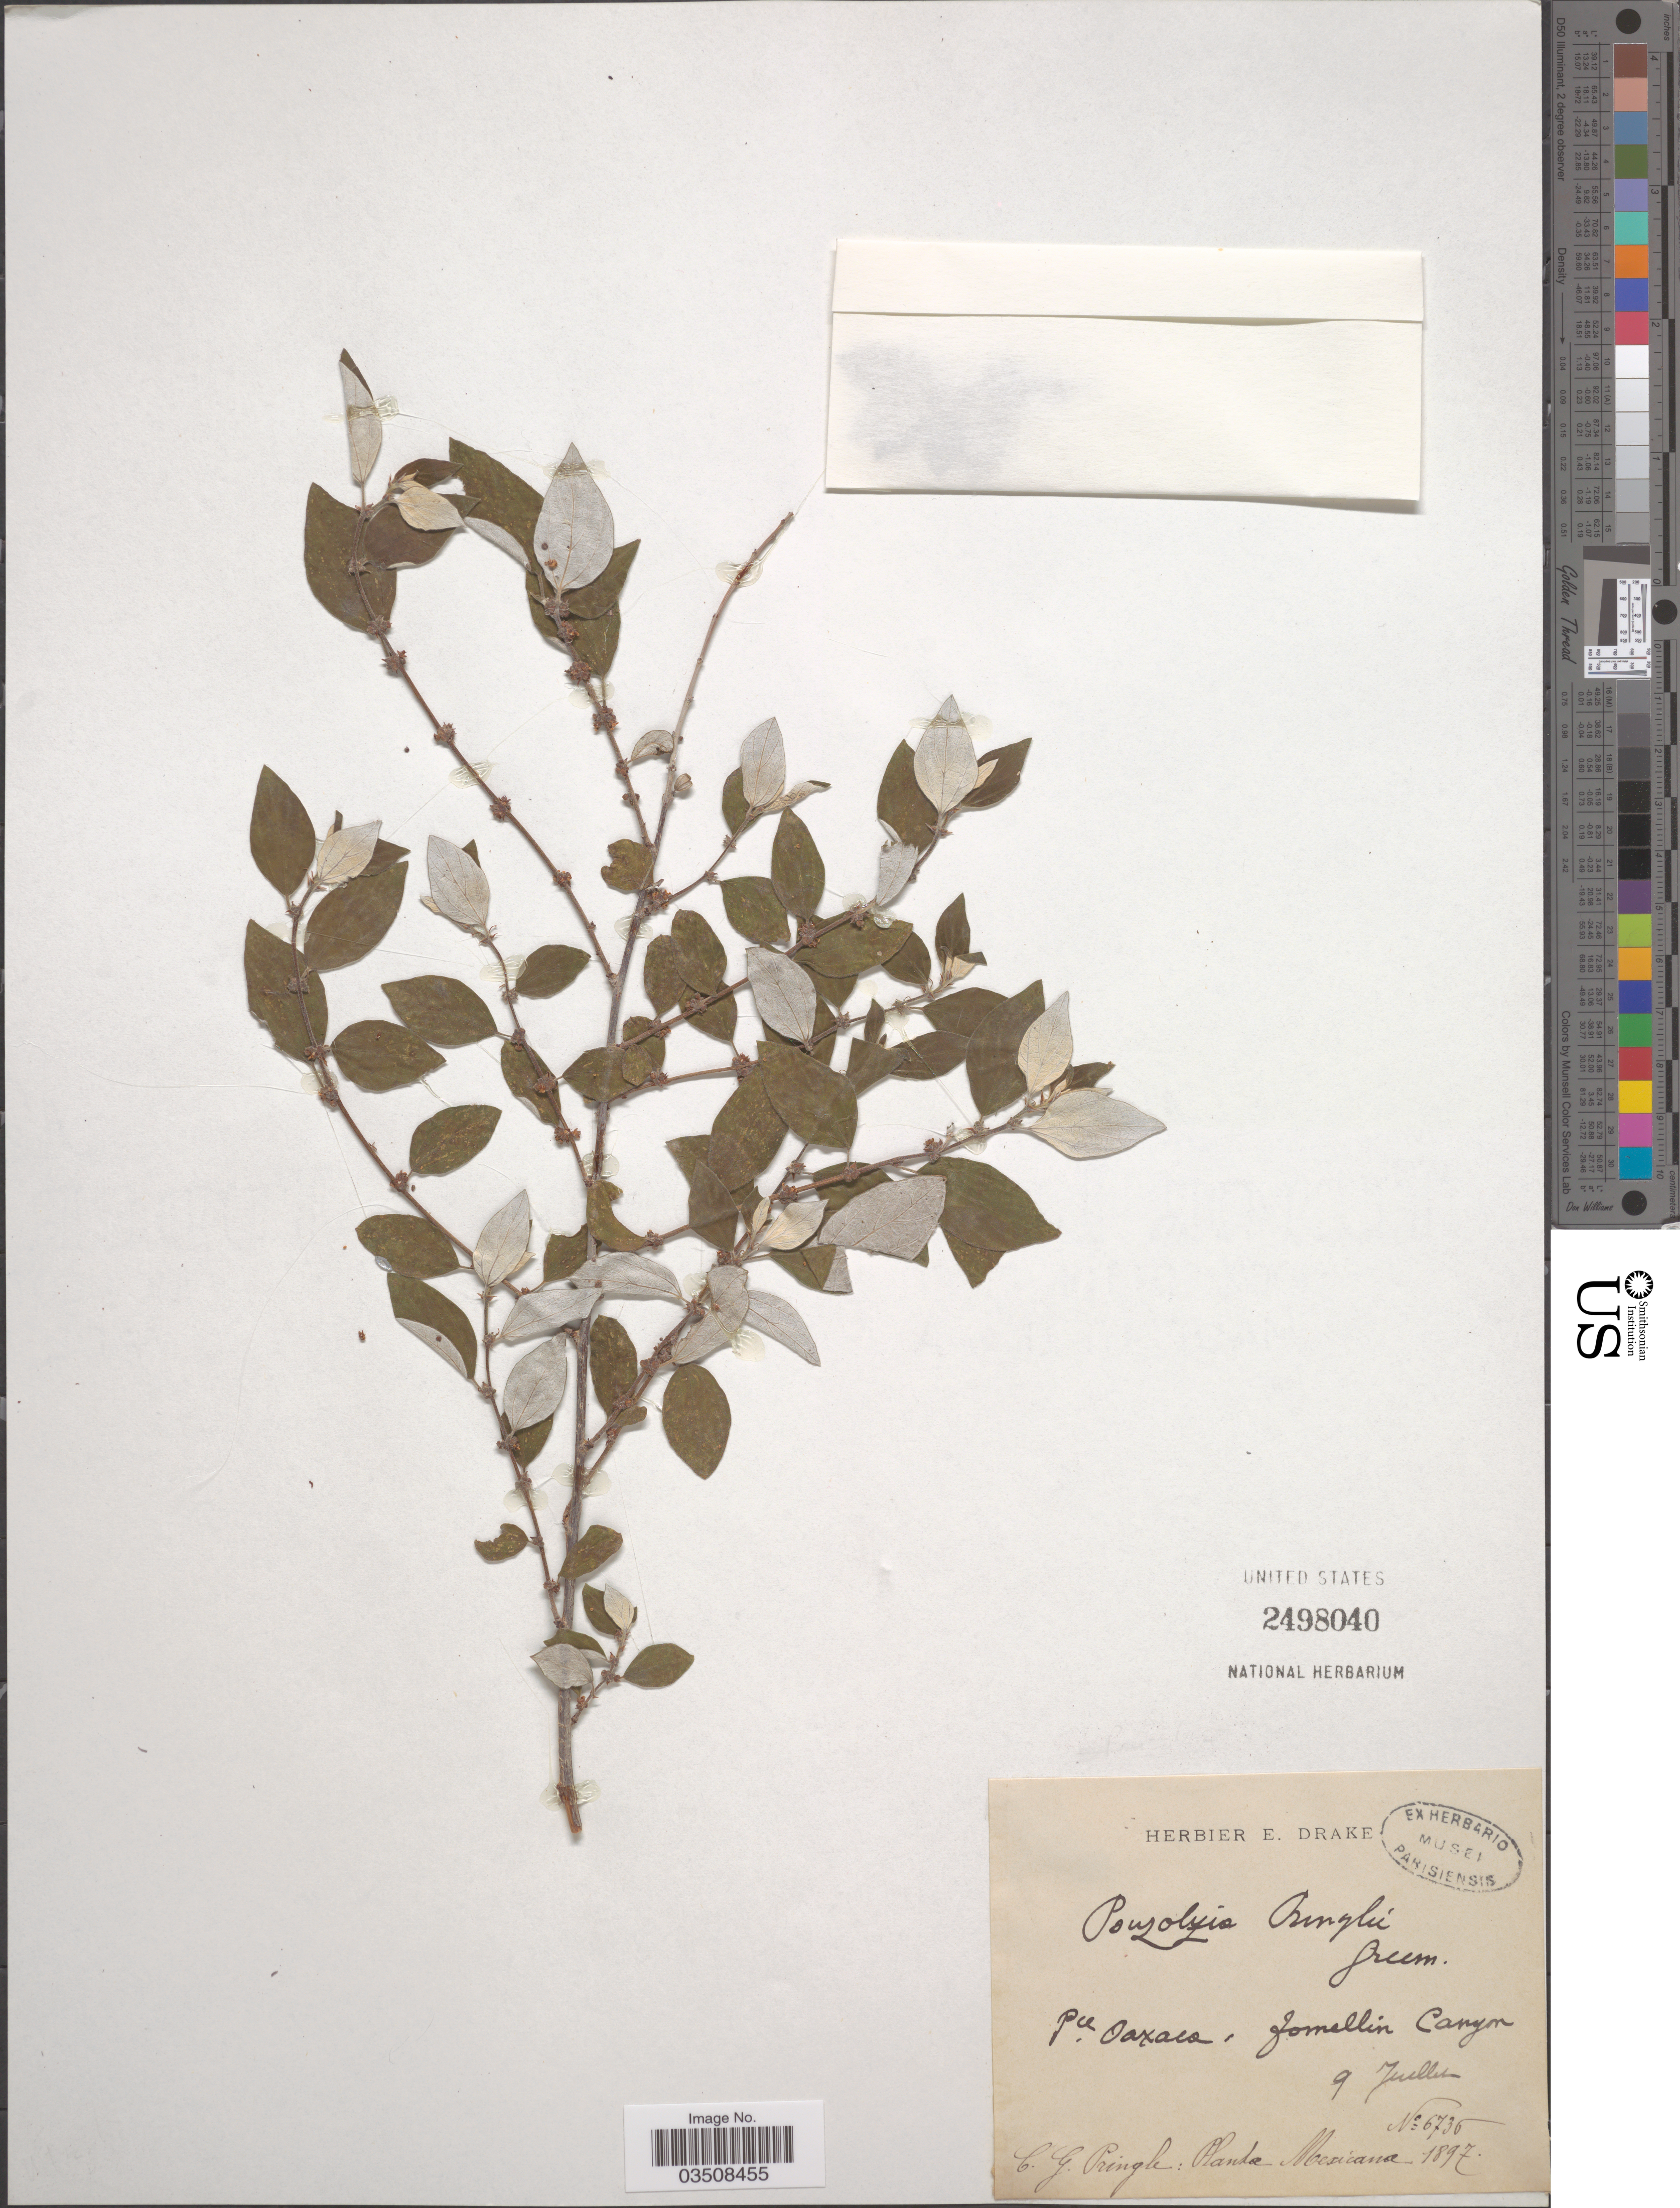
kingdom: Plantae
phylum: Tracheophyta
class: Magnoliopsida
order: Rosales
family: Urticaceae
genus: Pouzolzia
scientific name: Pouzolzia pringlei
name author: Greenm.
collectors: C. G. Pringle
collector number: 6736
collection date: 1897-07-09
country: Mexico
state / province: Oaxaca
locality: Pce. Oaxaca, Tomellin Canyon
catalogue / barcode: US 2498040